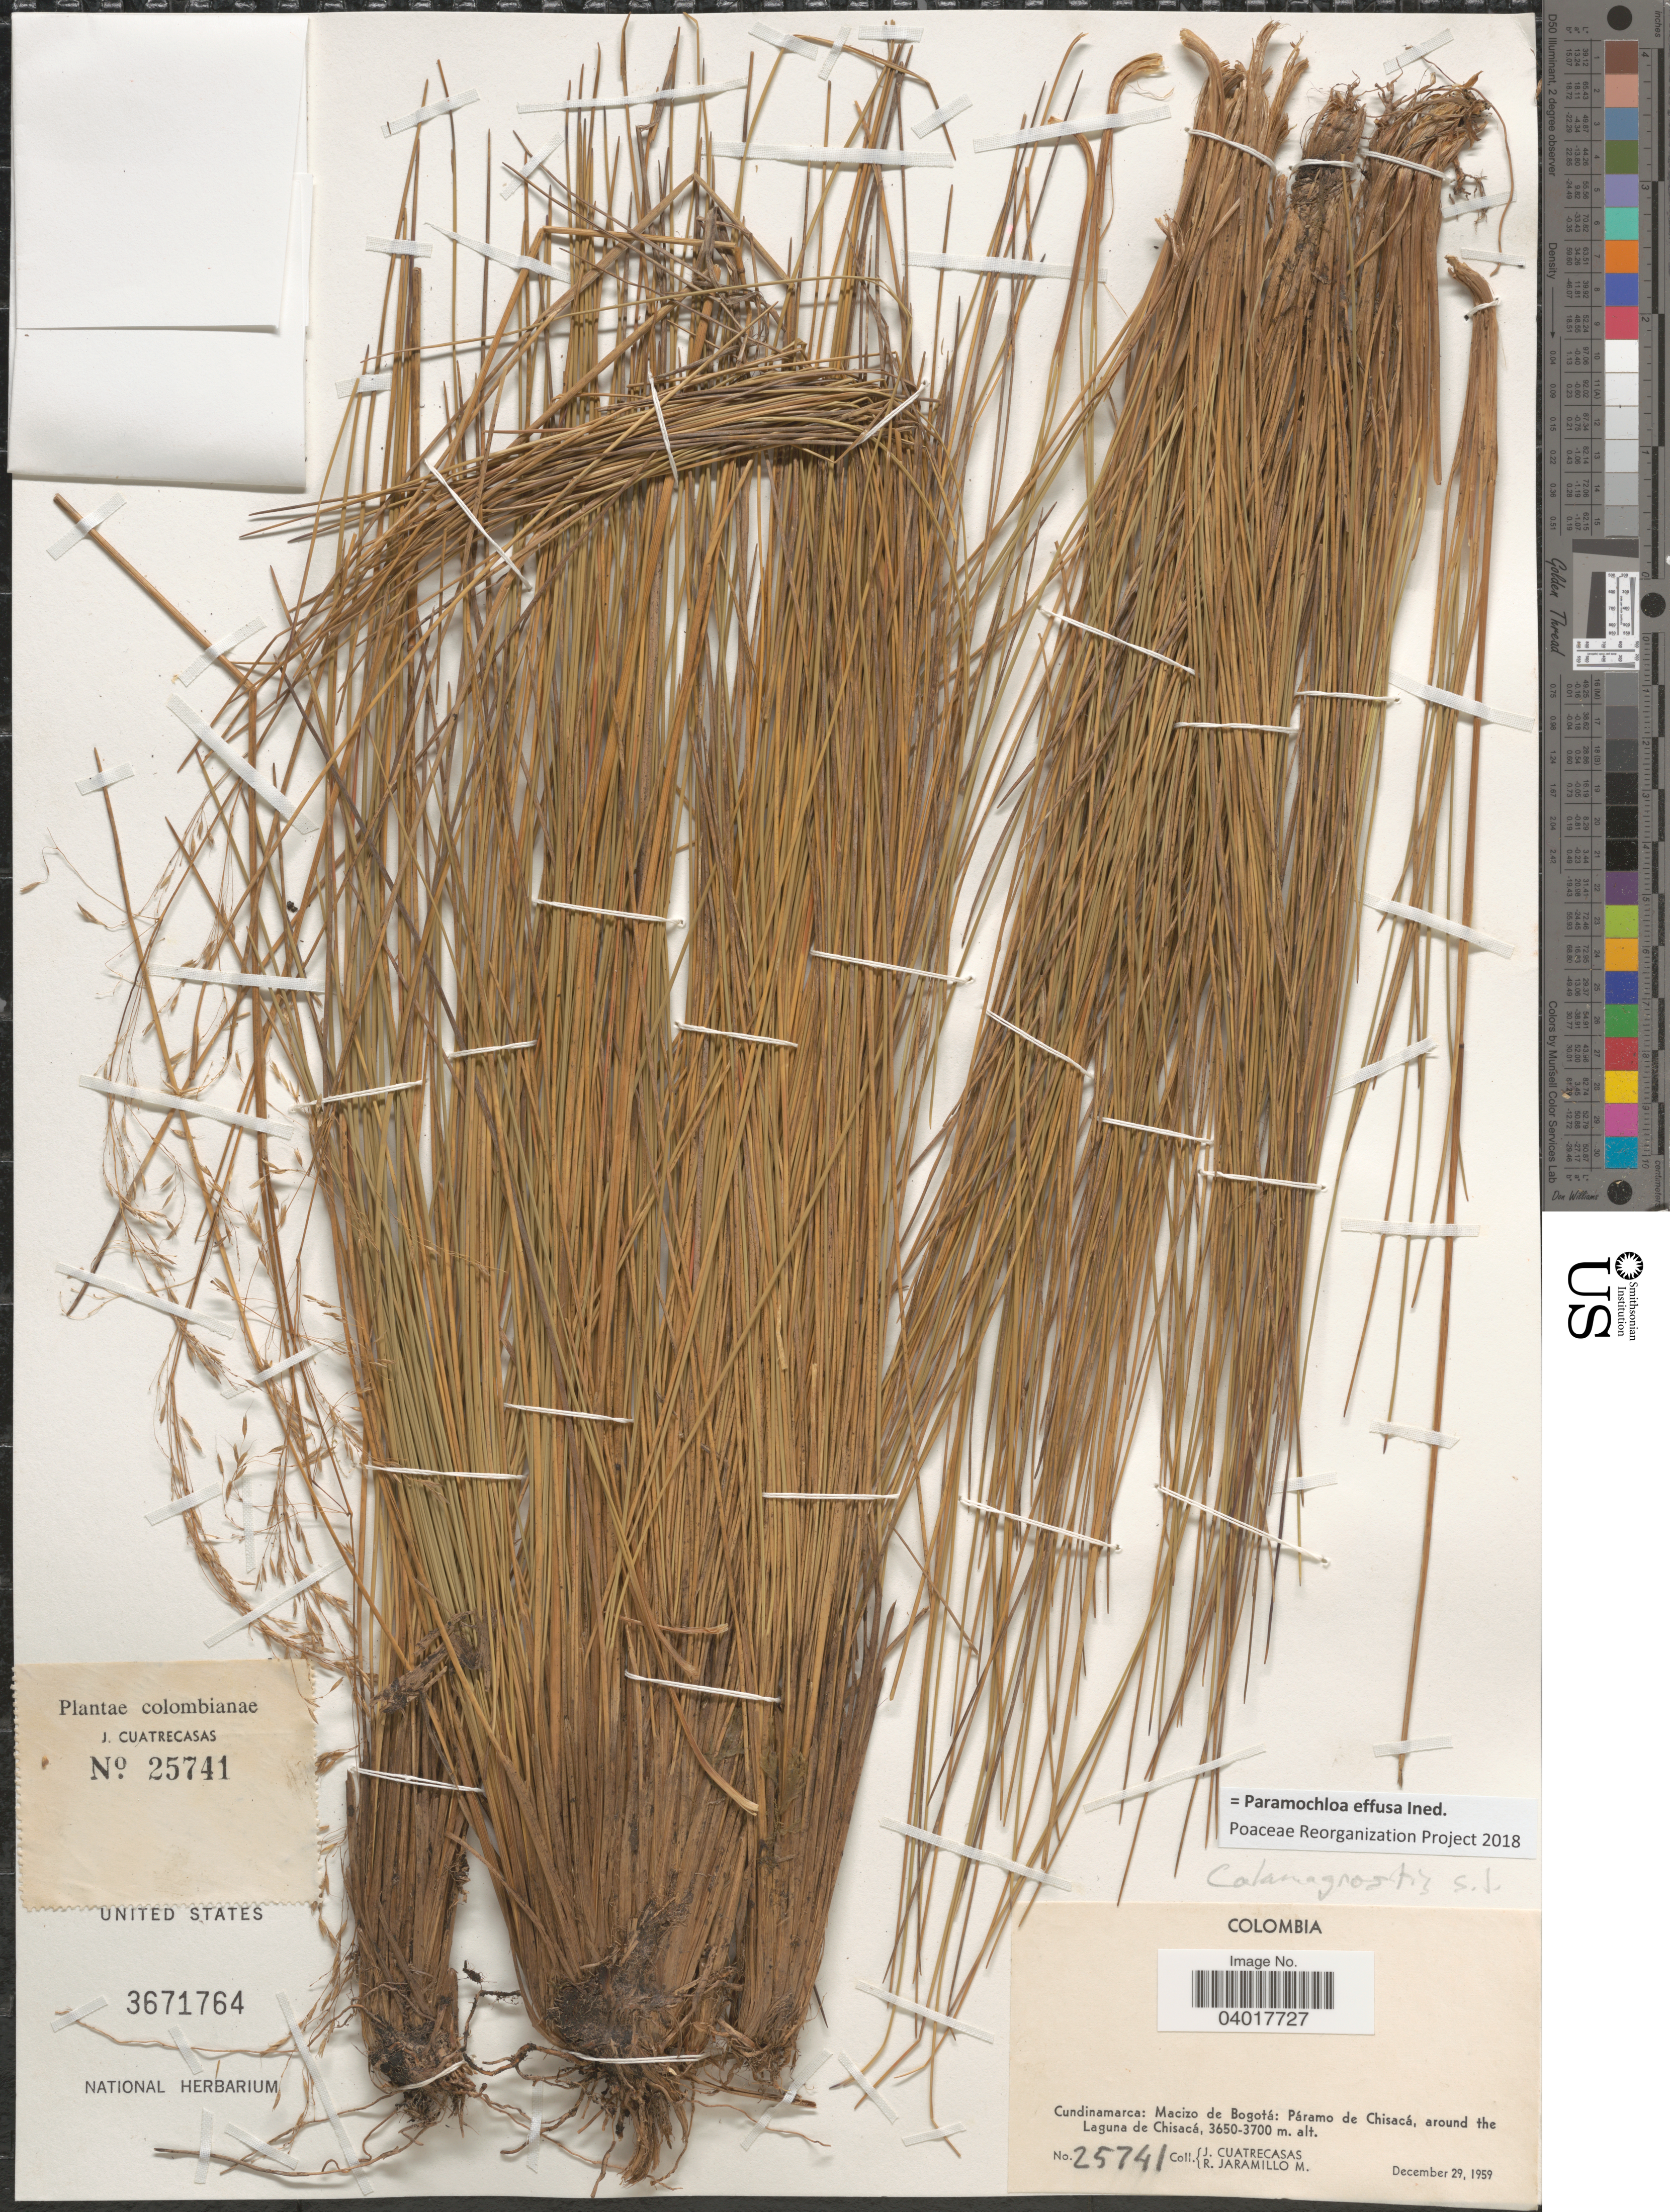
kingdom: Plantae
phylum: Tracheophyta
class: Liliopsida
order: Poales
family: Poaceae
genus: Paramochloa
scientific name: Paramochloa effusa ined.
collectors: J. Cuatrecasas & R. Jaramillo M.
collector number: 25741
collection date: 1959-12-29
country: Colombia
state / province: Cundinamarca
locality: Macizo de Bogotá: Páramo de Chisacá, around the Laguna de Chisacá.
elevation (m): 3650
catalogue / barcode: US 3671764